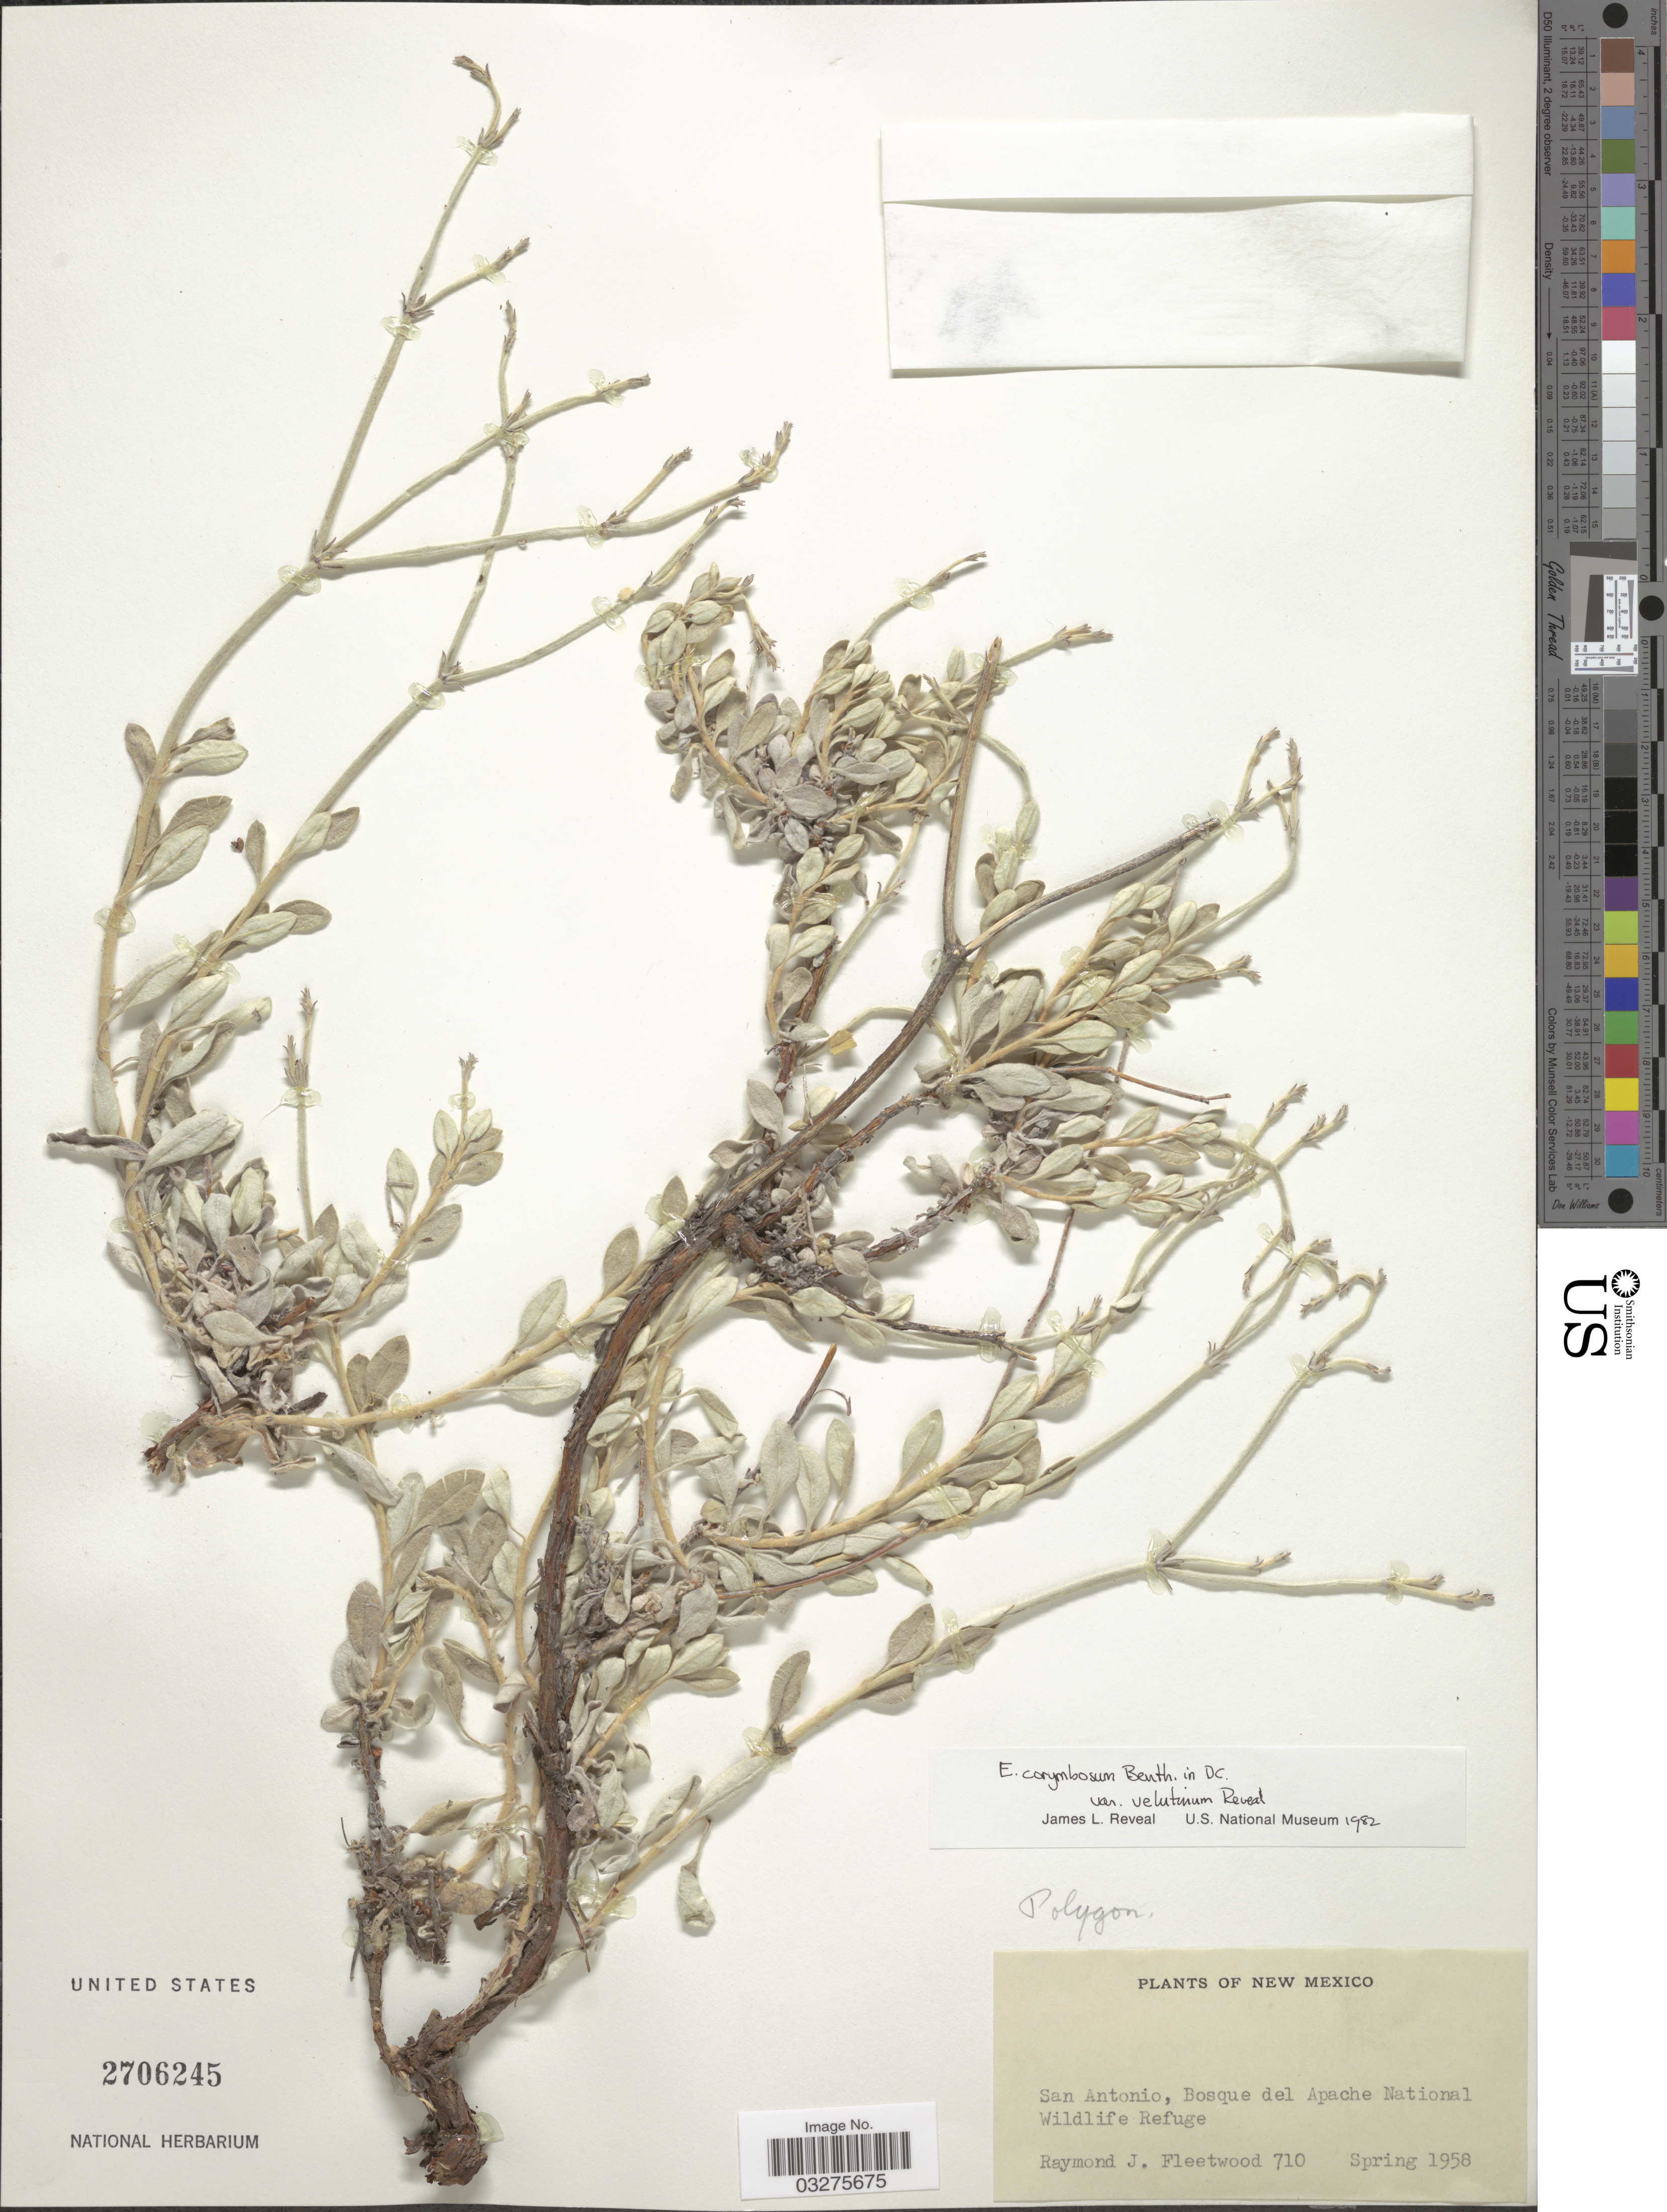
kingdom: Plantae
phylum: Tracheophyta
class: Magnoliopsida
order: Caryophyllales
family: Polygonaceae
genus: Eriogonum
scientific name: Eriogonum corymbosum var. velutinum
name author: Reveal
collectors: R. J. Fleetwood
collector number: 710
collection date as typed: Spring 1958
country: United States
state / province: New Mexico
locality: San Antonio, Bosque del Apache National Wildlife Refuge.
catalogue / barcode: US 2706245